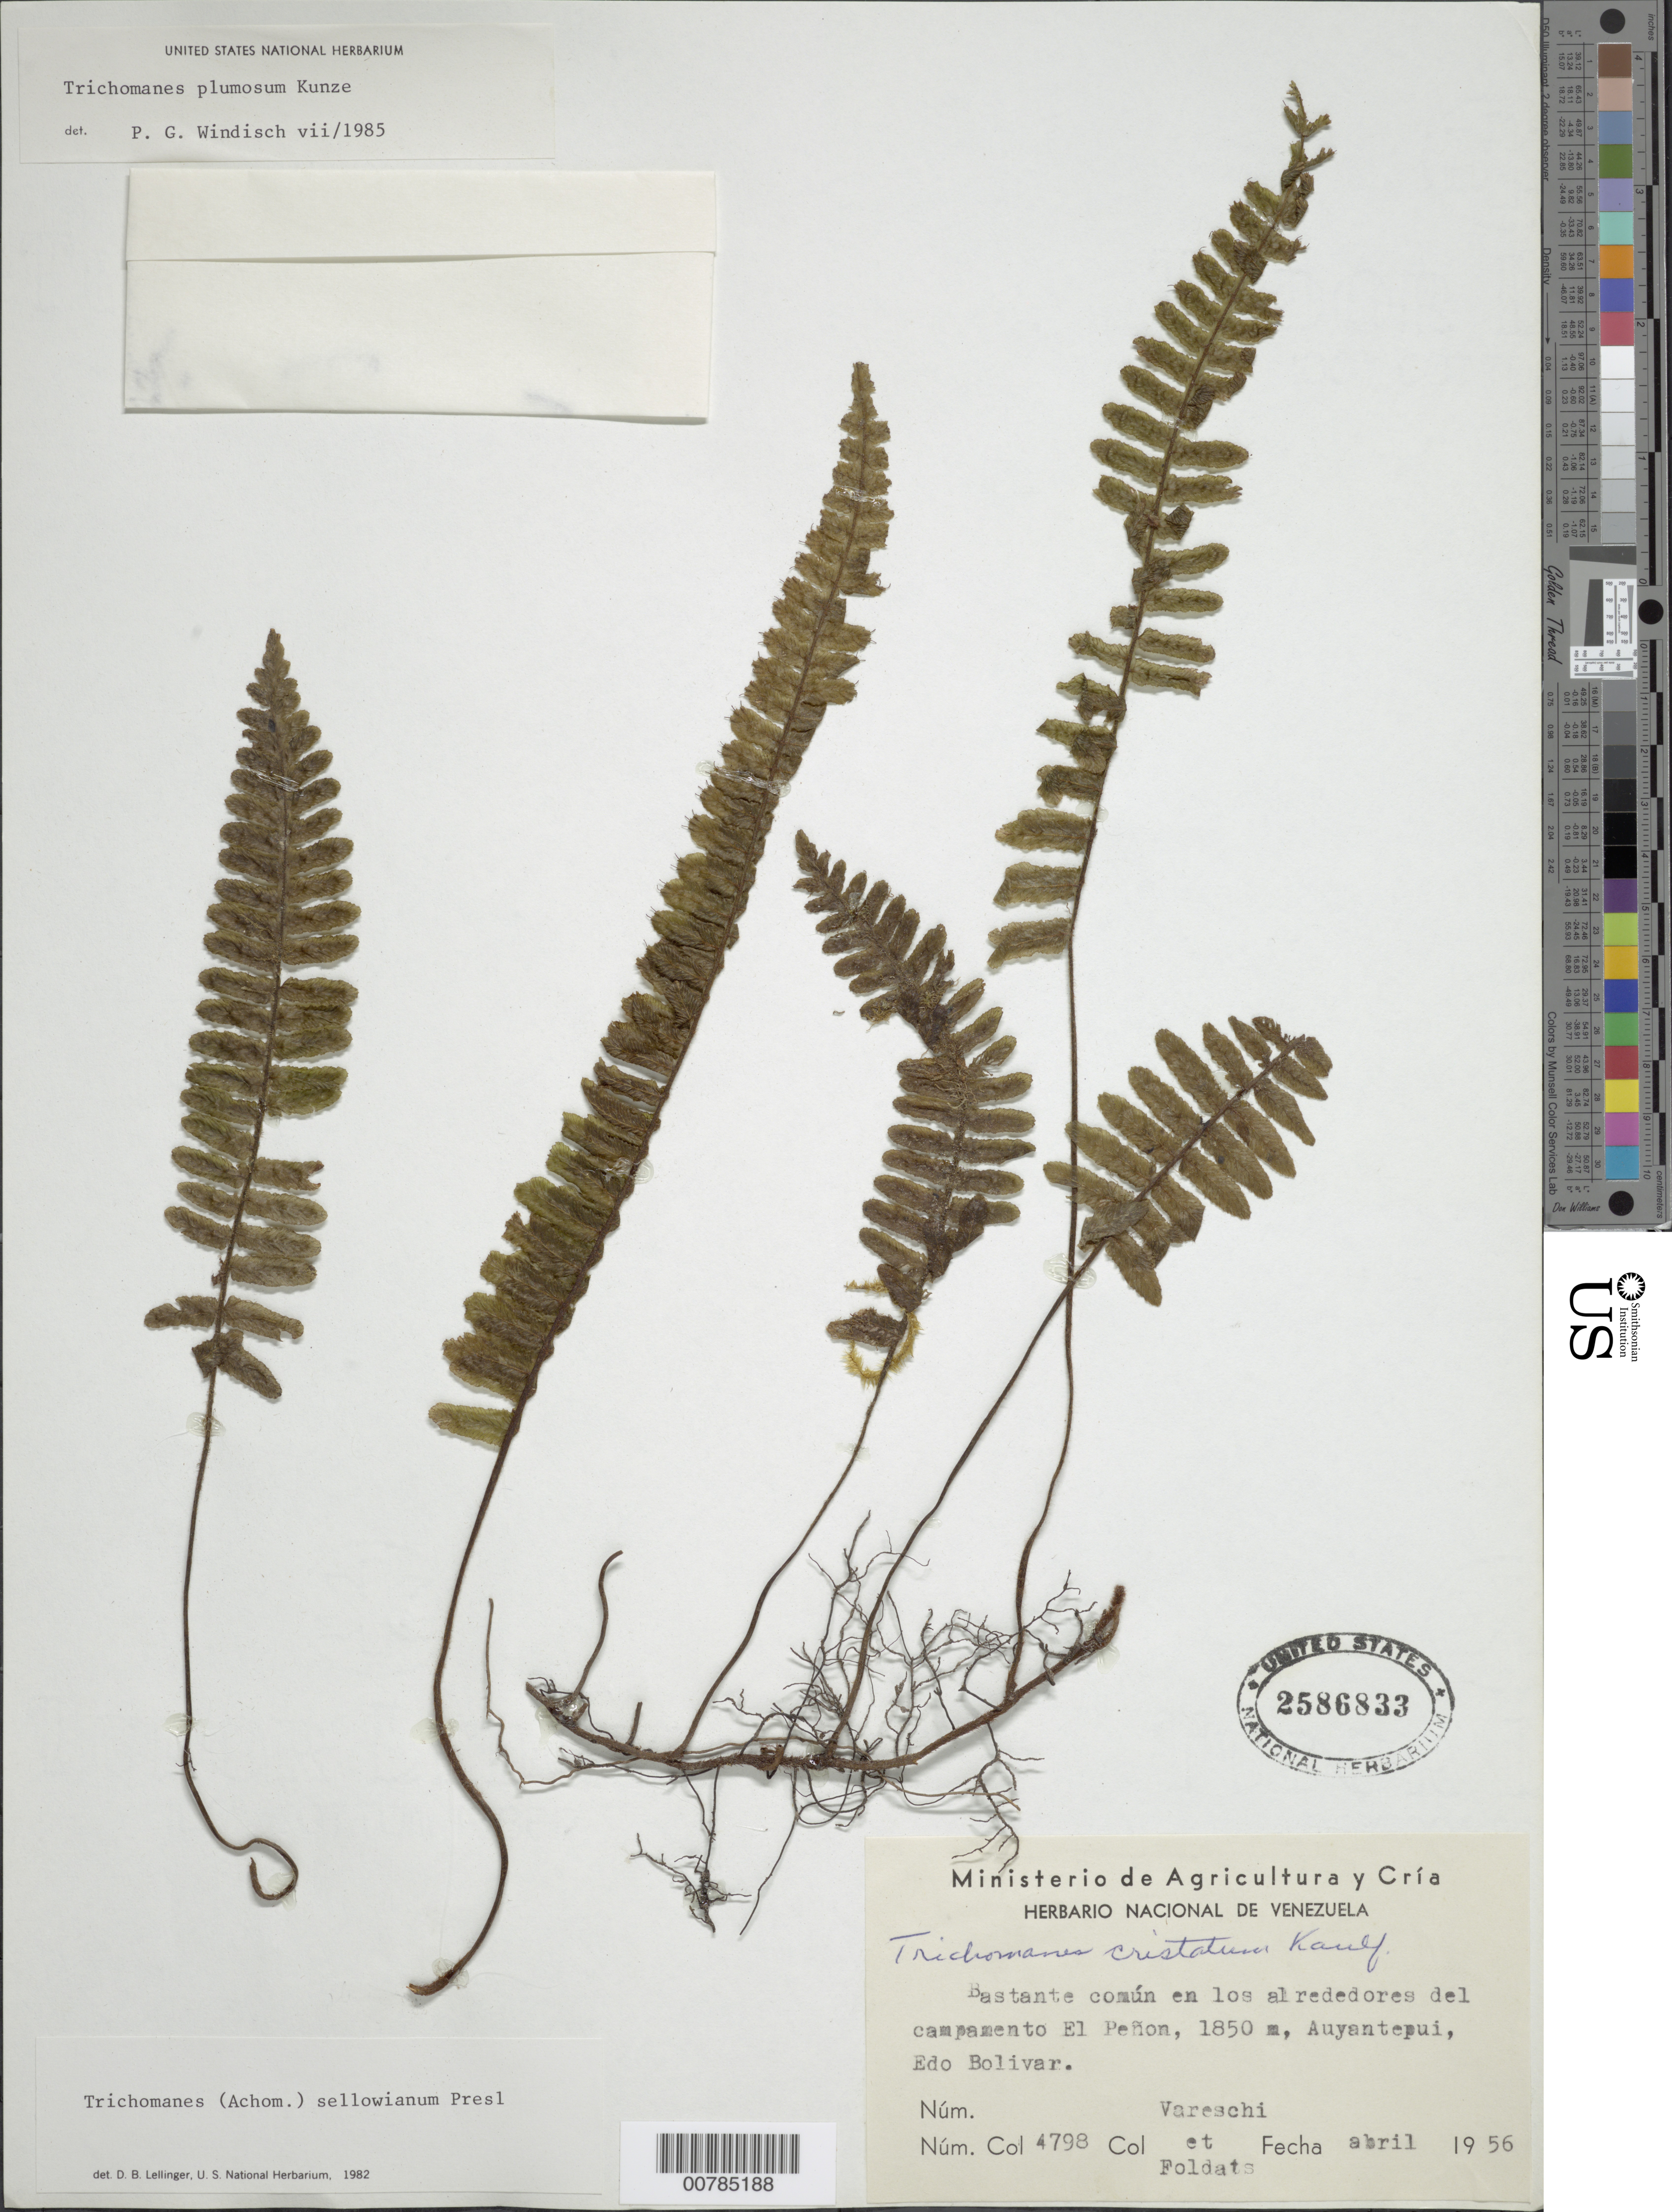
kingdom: Plantae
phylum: Tracheophyta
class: Polypodiopsida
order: Hymenophyllales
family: Hymenophyllaceae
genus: Trichomanes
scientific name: Trichomanes plumosum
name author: Kunze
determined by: Windisch, Paulo Guenter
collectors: V. Vareschi & E. Foldats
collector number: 4798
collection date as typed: Apr-56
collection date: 1956-04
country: Venezuela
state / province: Bolívar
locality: Auyan-tepuí, El Peñon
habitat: En los alrededores del campamento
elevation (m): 1850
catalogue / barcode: US 2586833